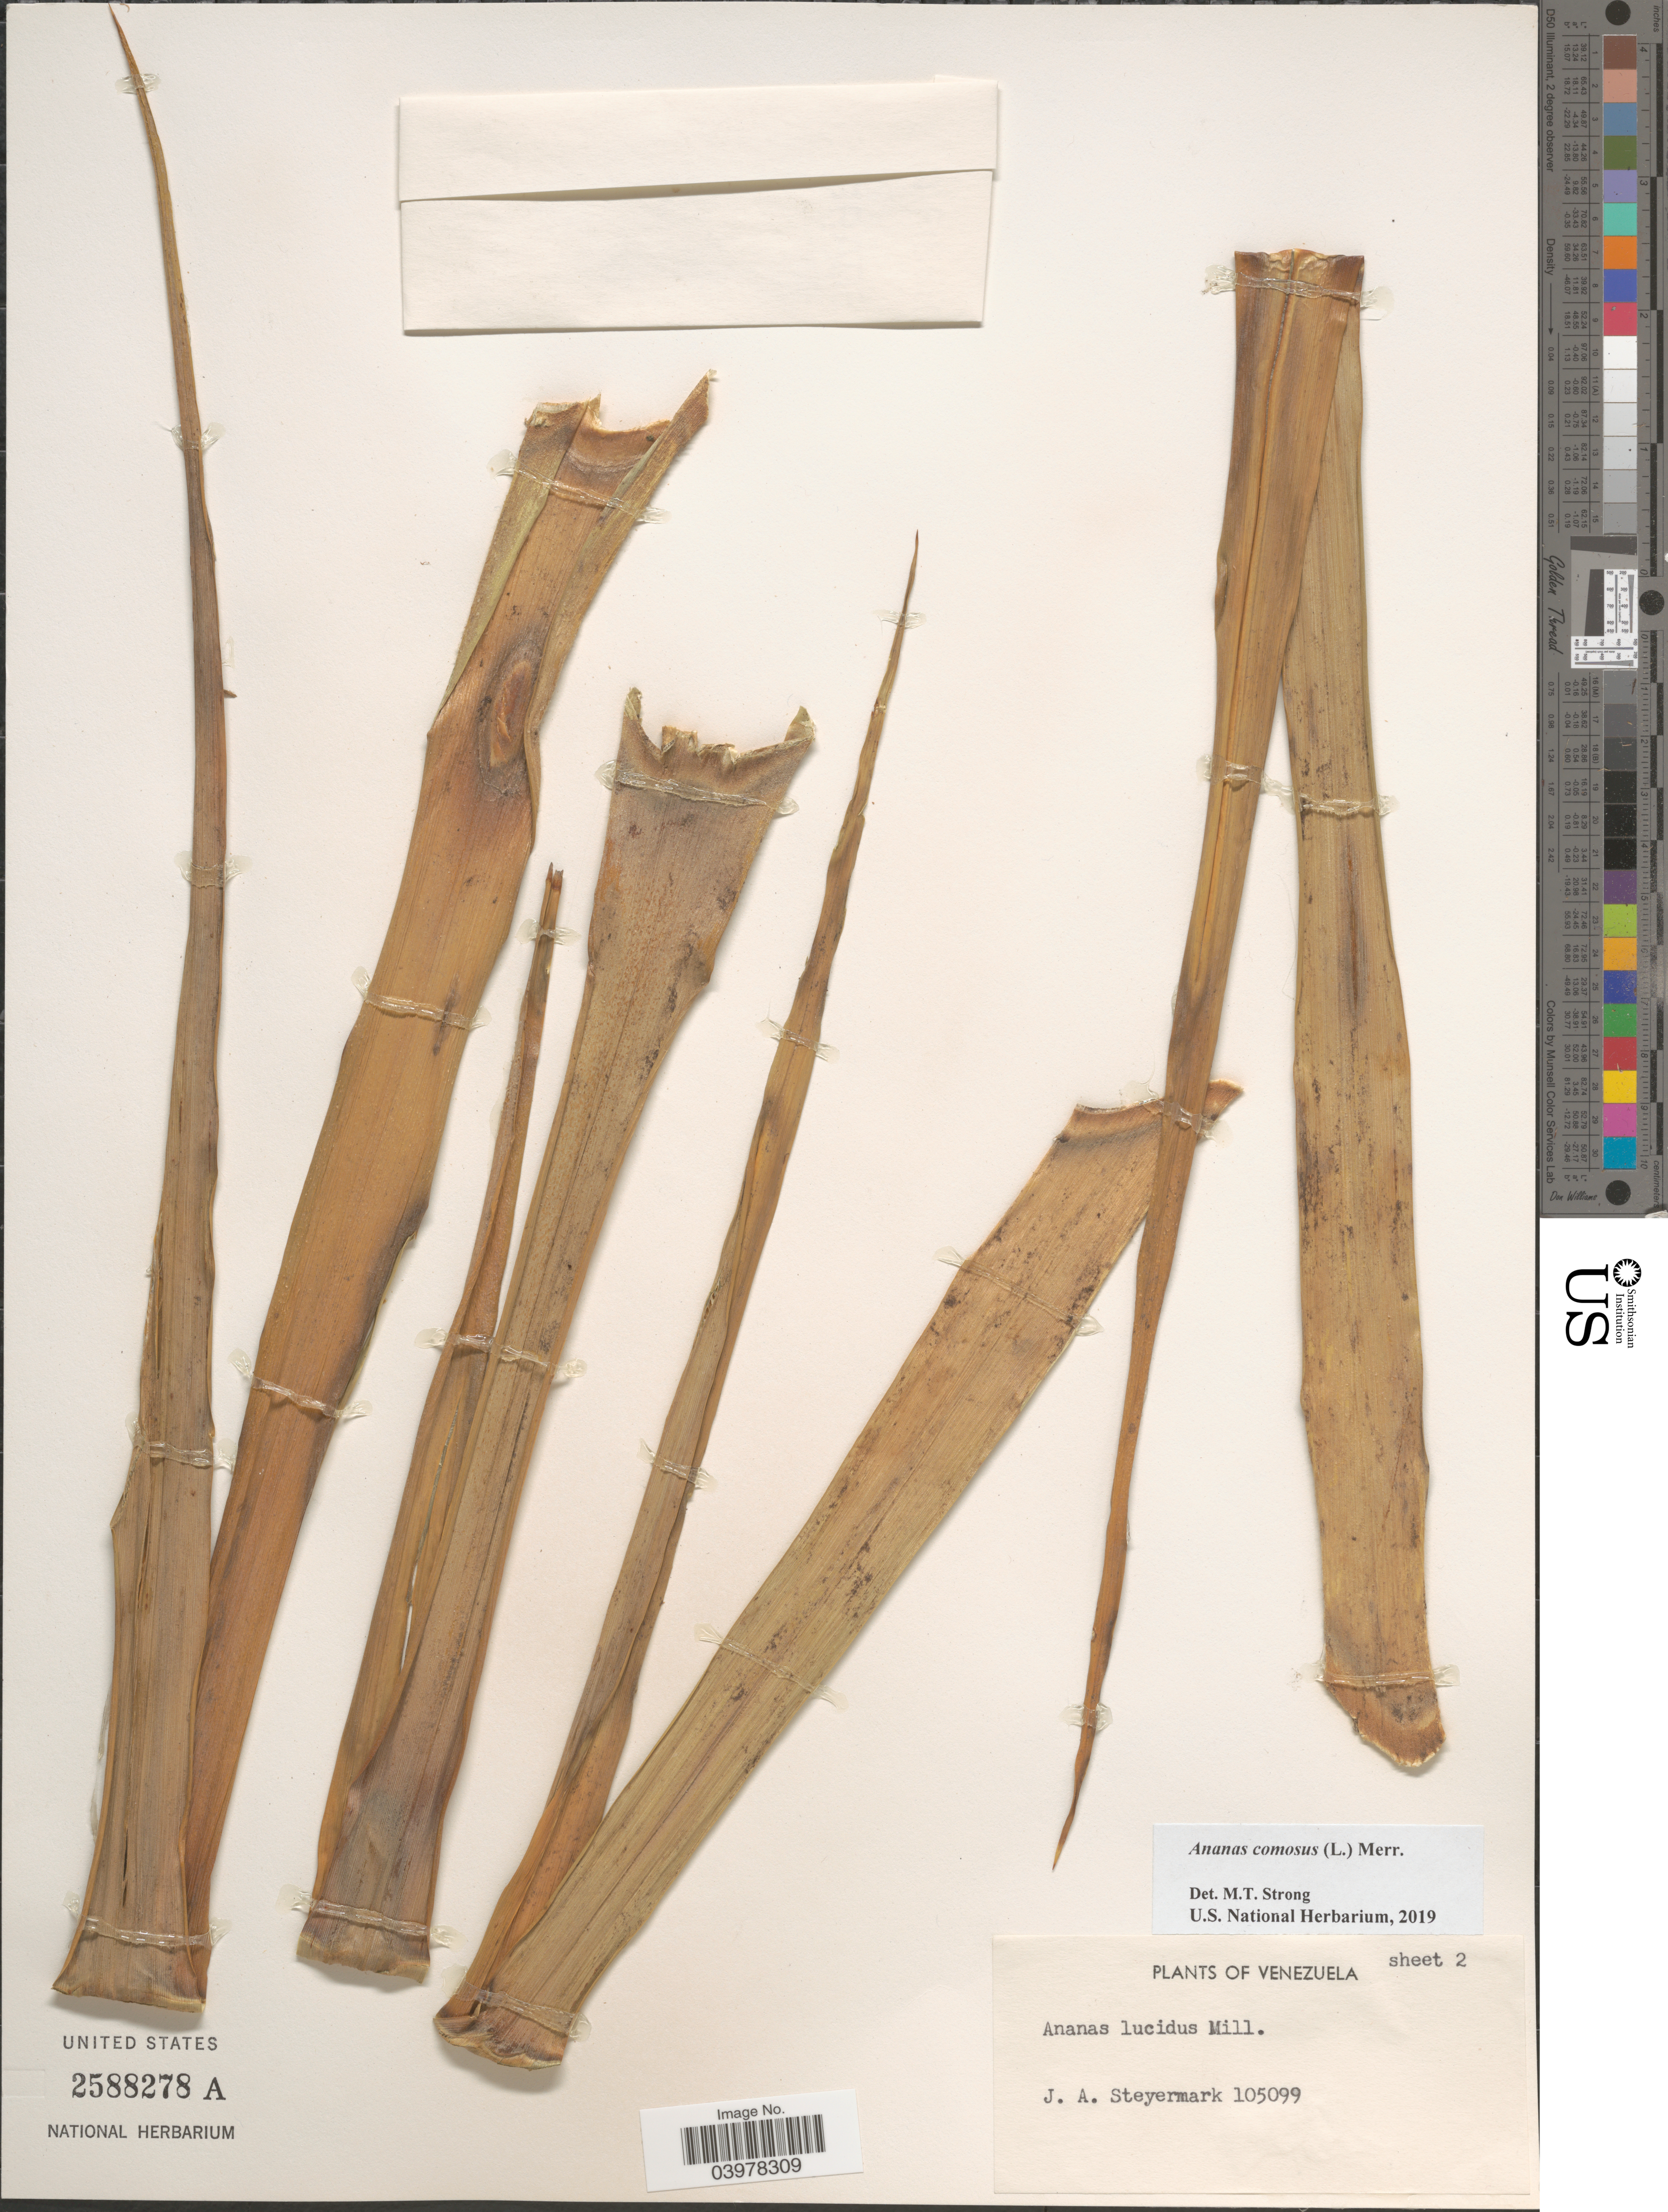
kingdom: Plantae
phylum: Tracheophyta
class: Liliopsida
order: Poales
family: Bromeliaceae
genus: Ananas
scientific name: Ananas comosus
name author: (L.) Merr.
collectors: J. Steyermark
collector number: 105099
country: Venezuela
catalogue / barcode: US 2588278A